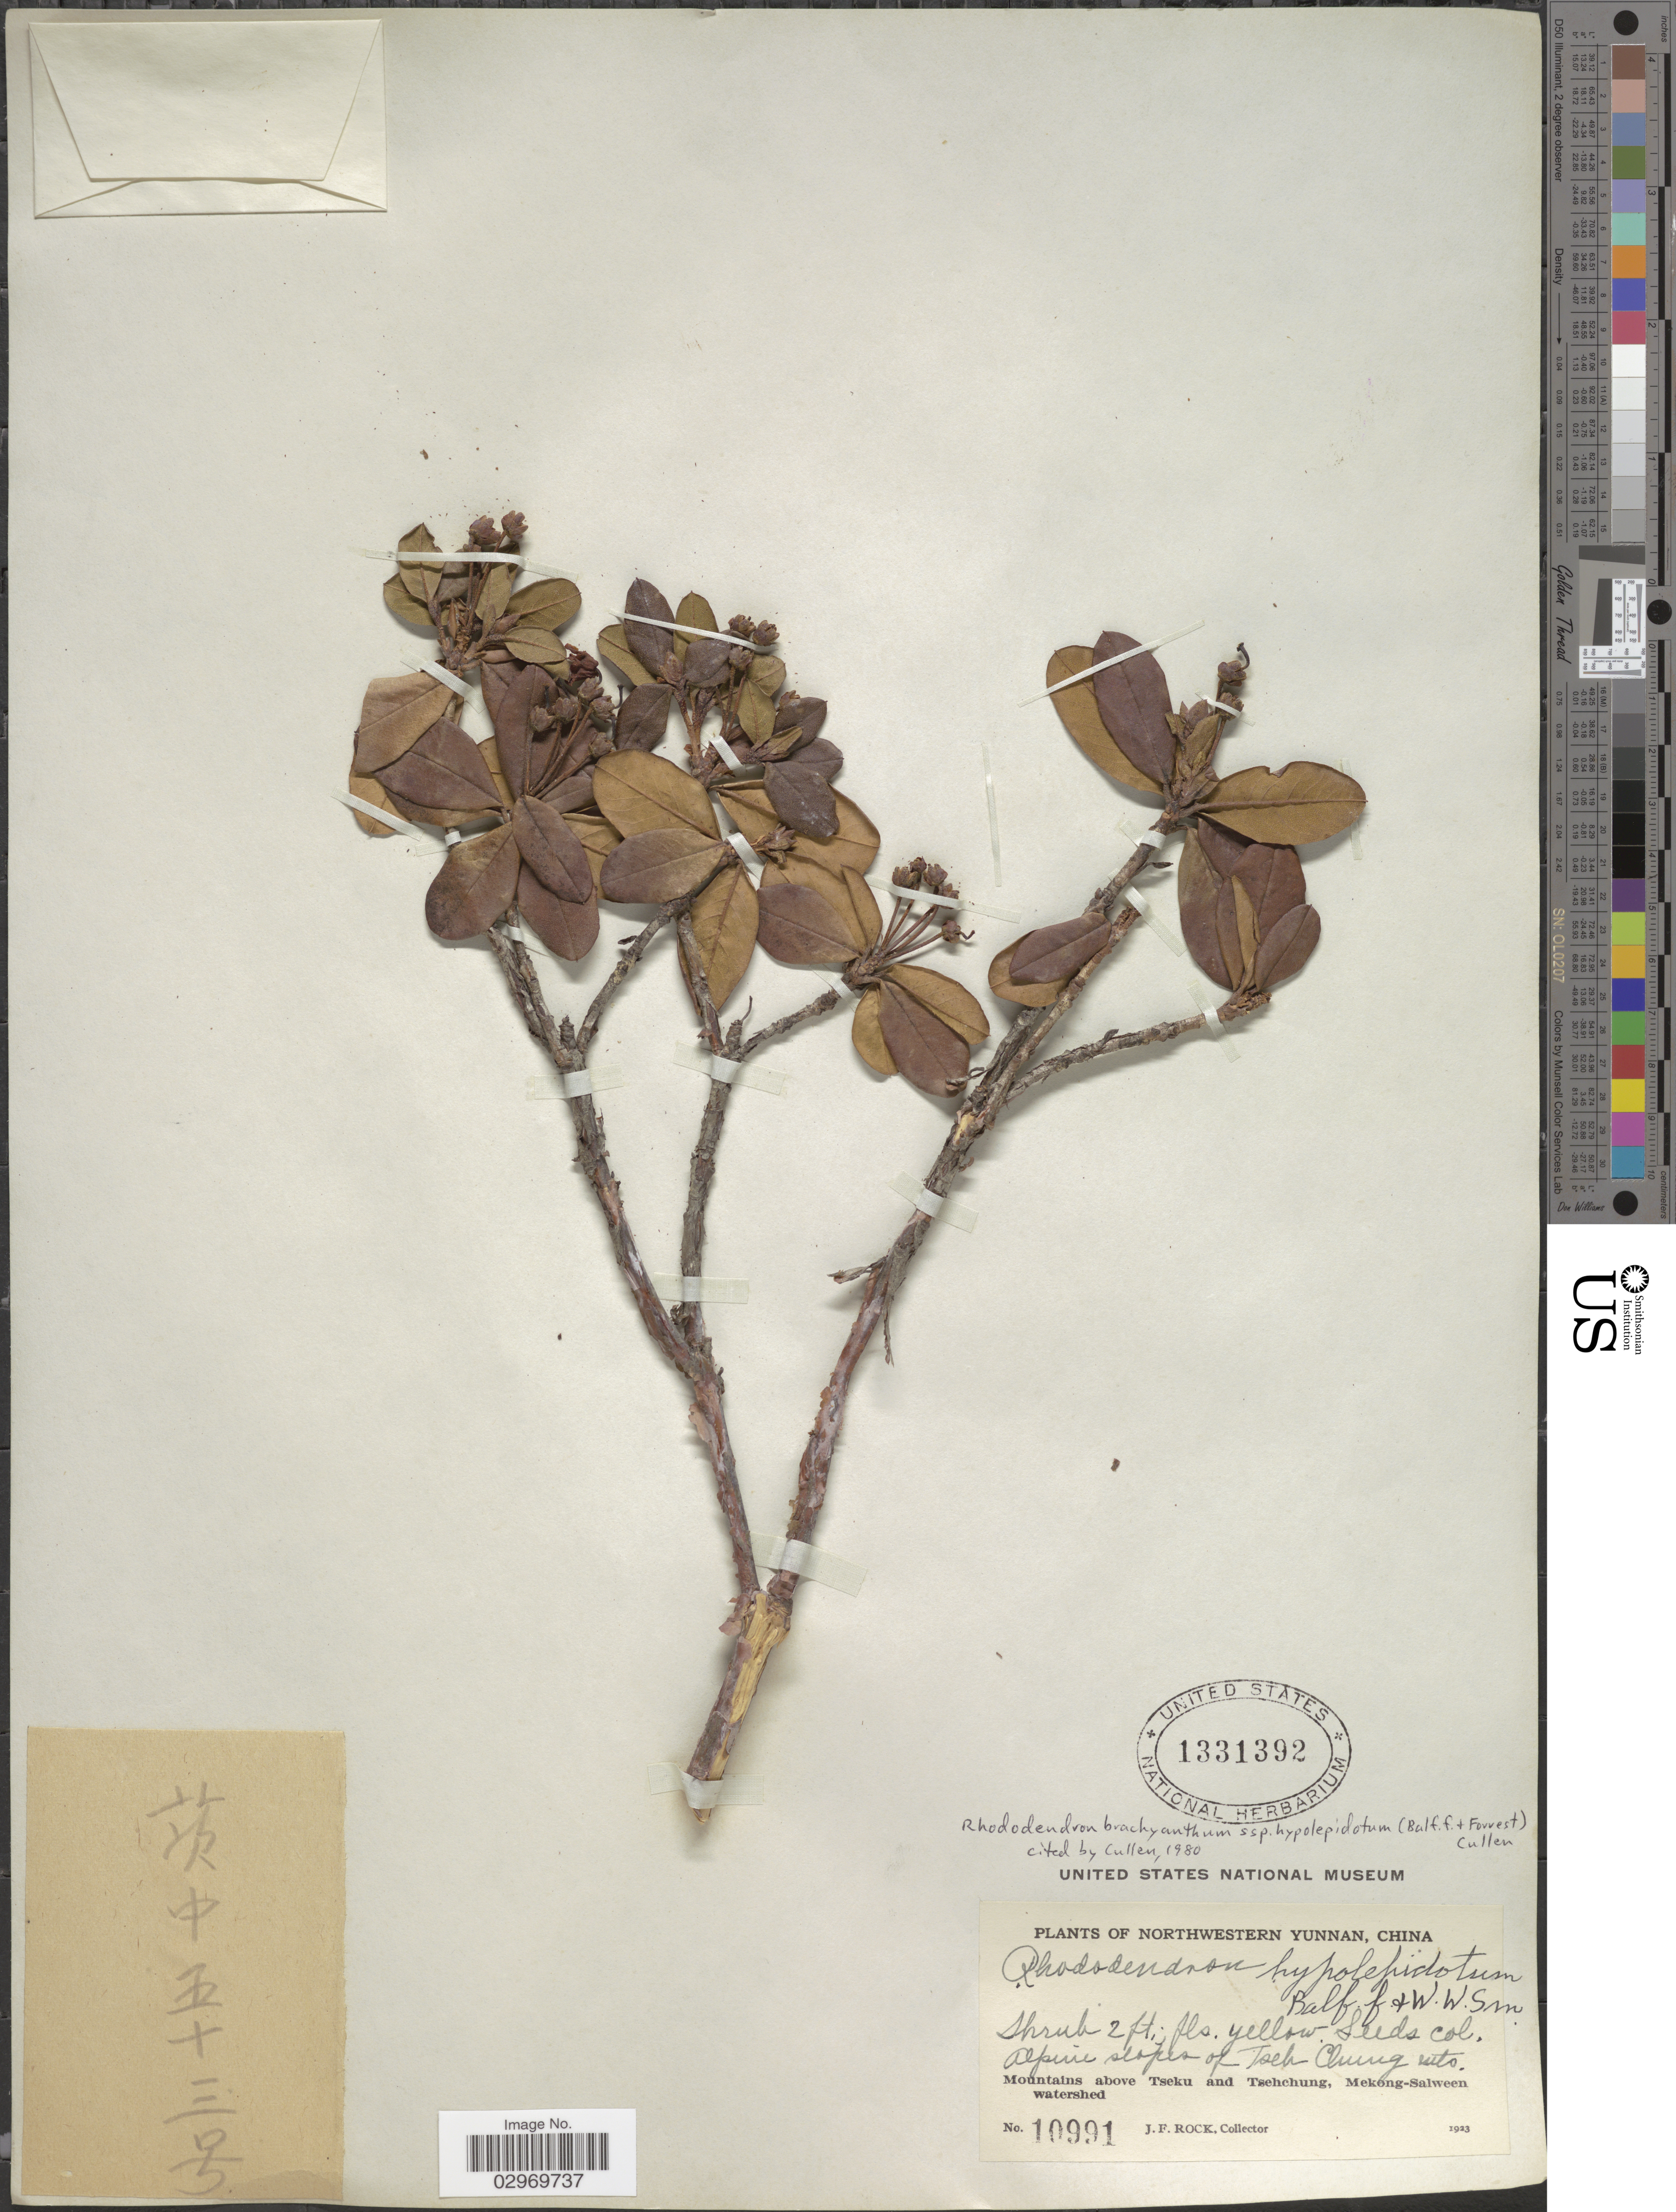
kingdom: Plantae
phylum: Tracheophyta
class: Magnoliopsida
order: Ericales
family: Ericaceae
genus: Rhododendron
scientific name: Rhododendron brachyanthum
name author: Franch.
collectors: J. Rock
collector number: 10991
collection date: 1923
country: China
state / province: Yunnan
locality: Northwestern Yunnan. Alpine slopes of Tseh Chung Mts. Mountains above Tseku and Tsehchung, Mekong-Salween watershed.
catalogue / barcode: US 1331392